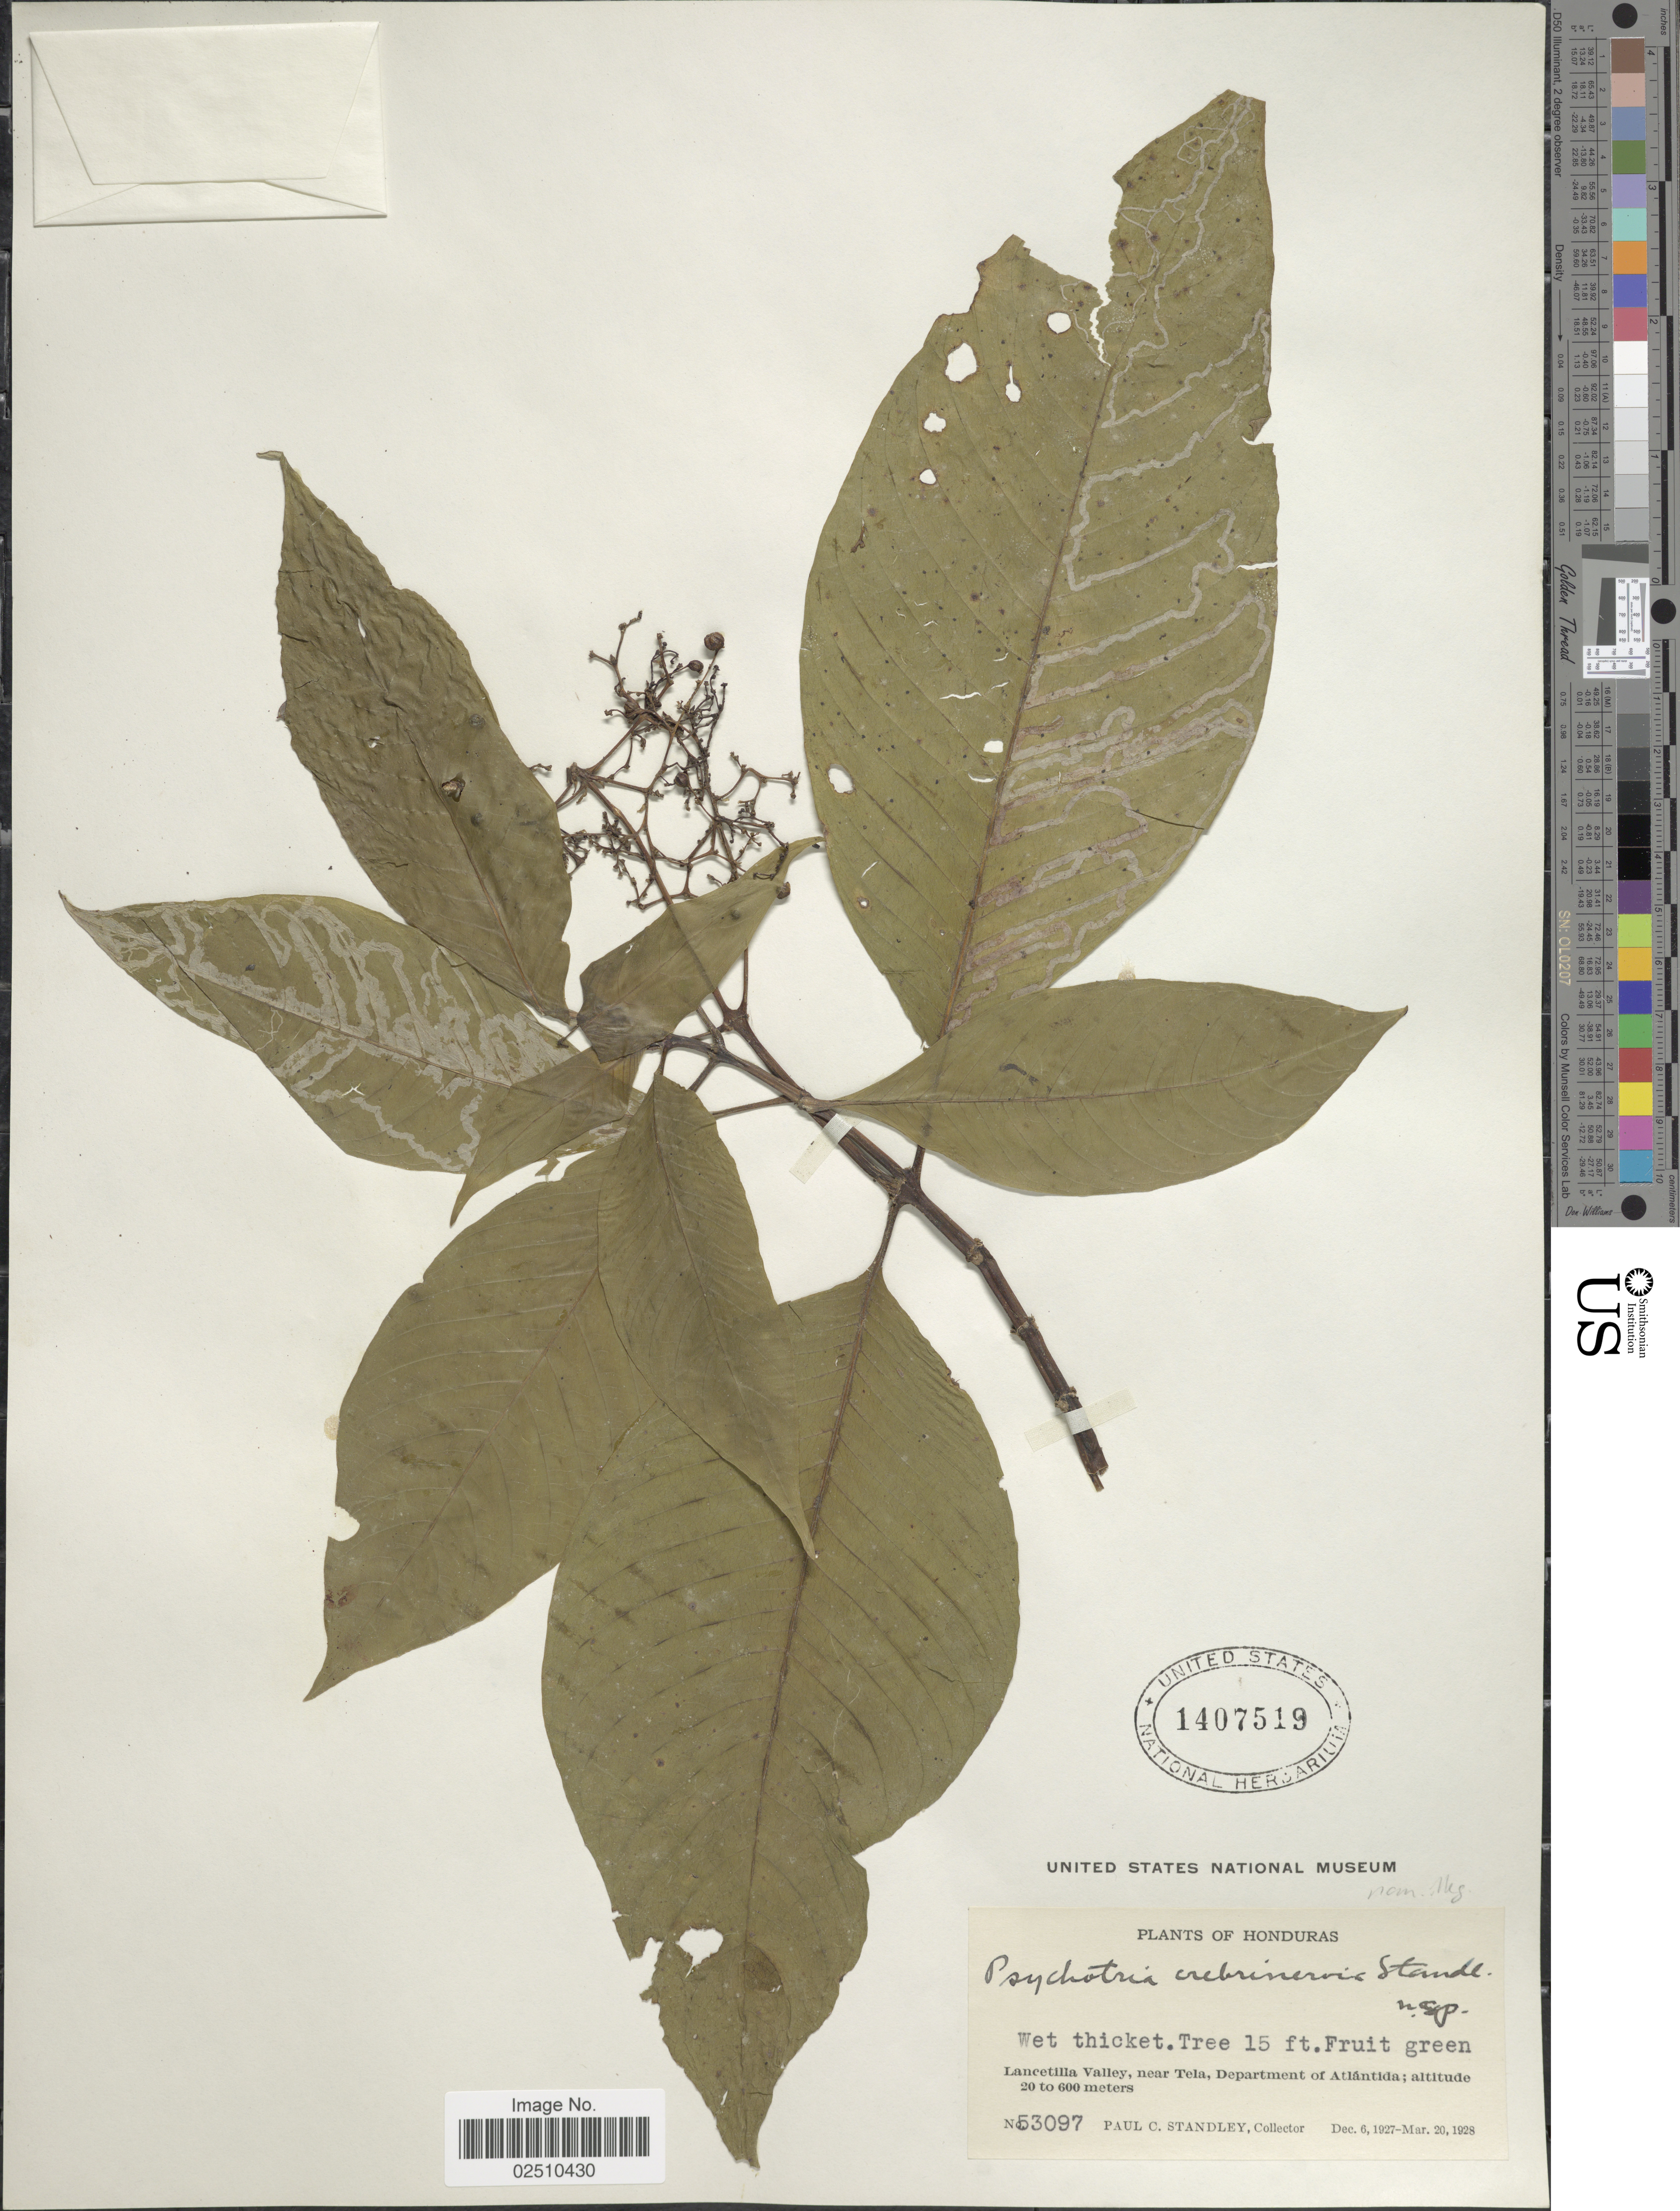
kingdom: Plantae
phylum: Tracheophyta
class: Magnoliopsida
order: Gentianales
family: Rubiaceae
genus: Psychotria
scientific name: Psychotria berteroana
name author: DC.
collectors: P. C. Standley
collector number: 53097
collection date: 1927-12-06/1928-03-20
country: Honduras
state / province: Atlántida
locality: Lancetilla Valley, near Tela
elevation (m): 20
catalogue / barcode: US 1407519